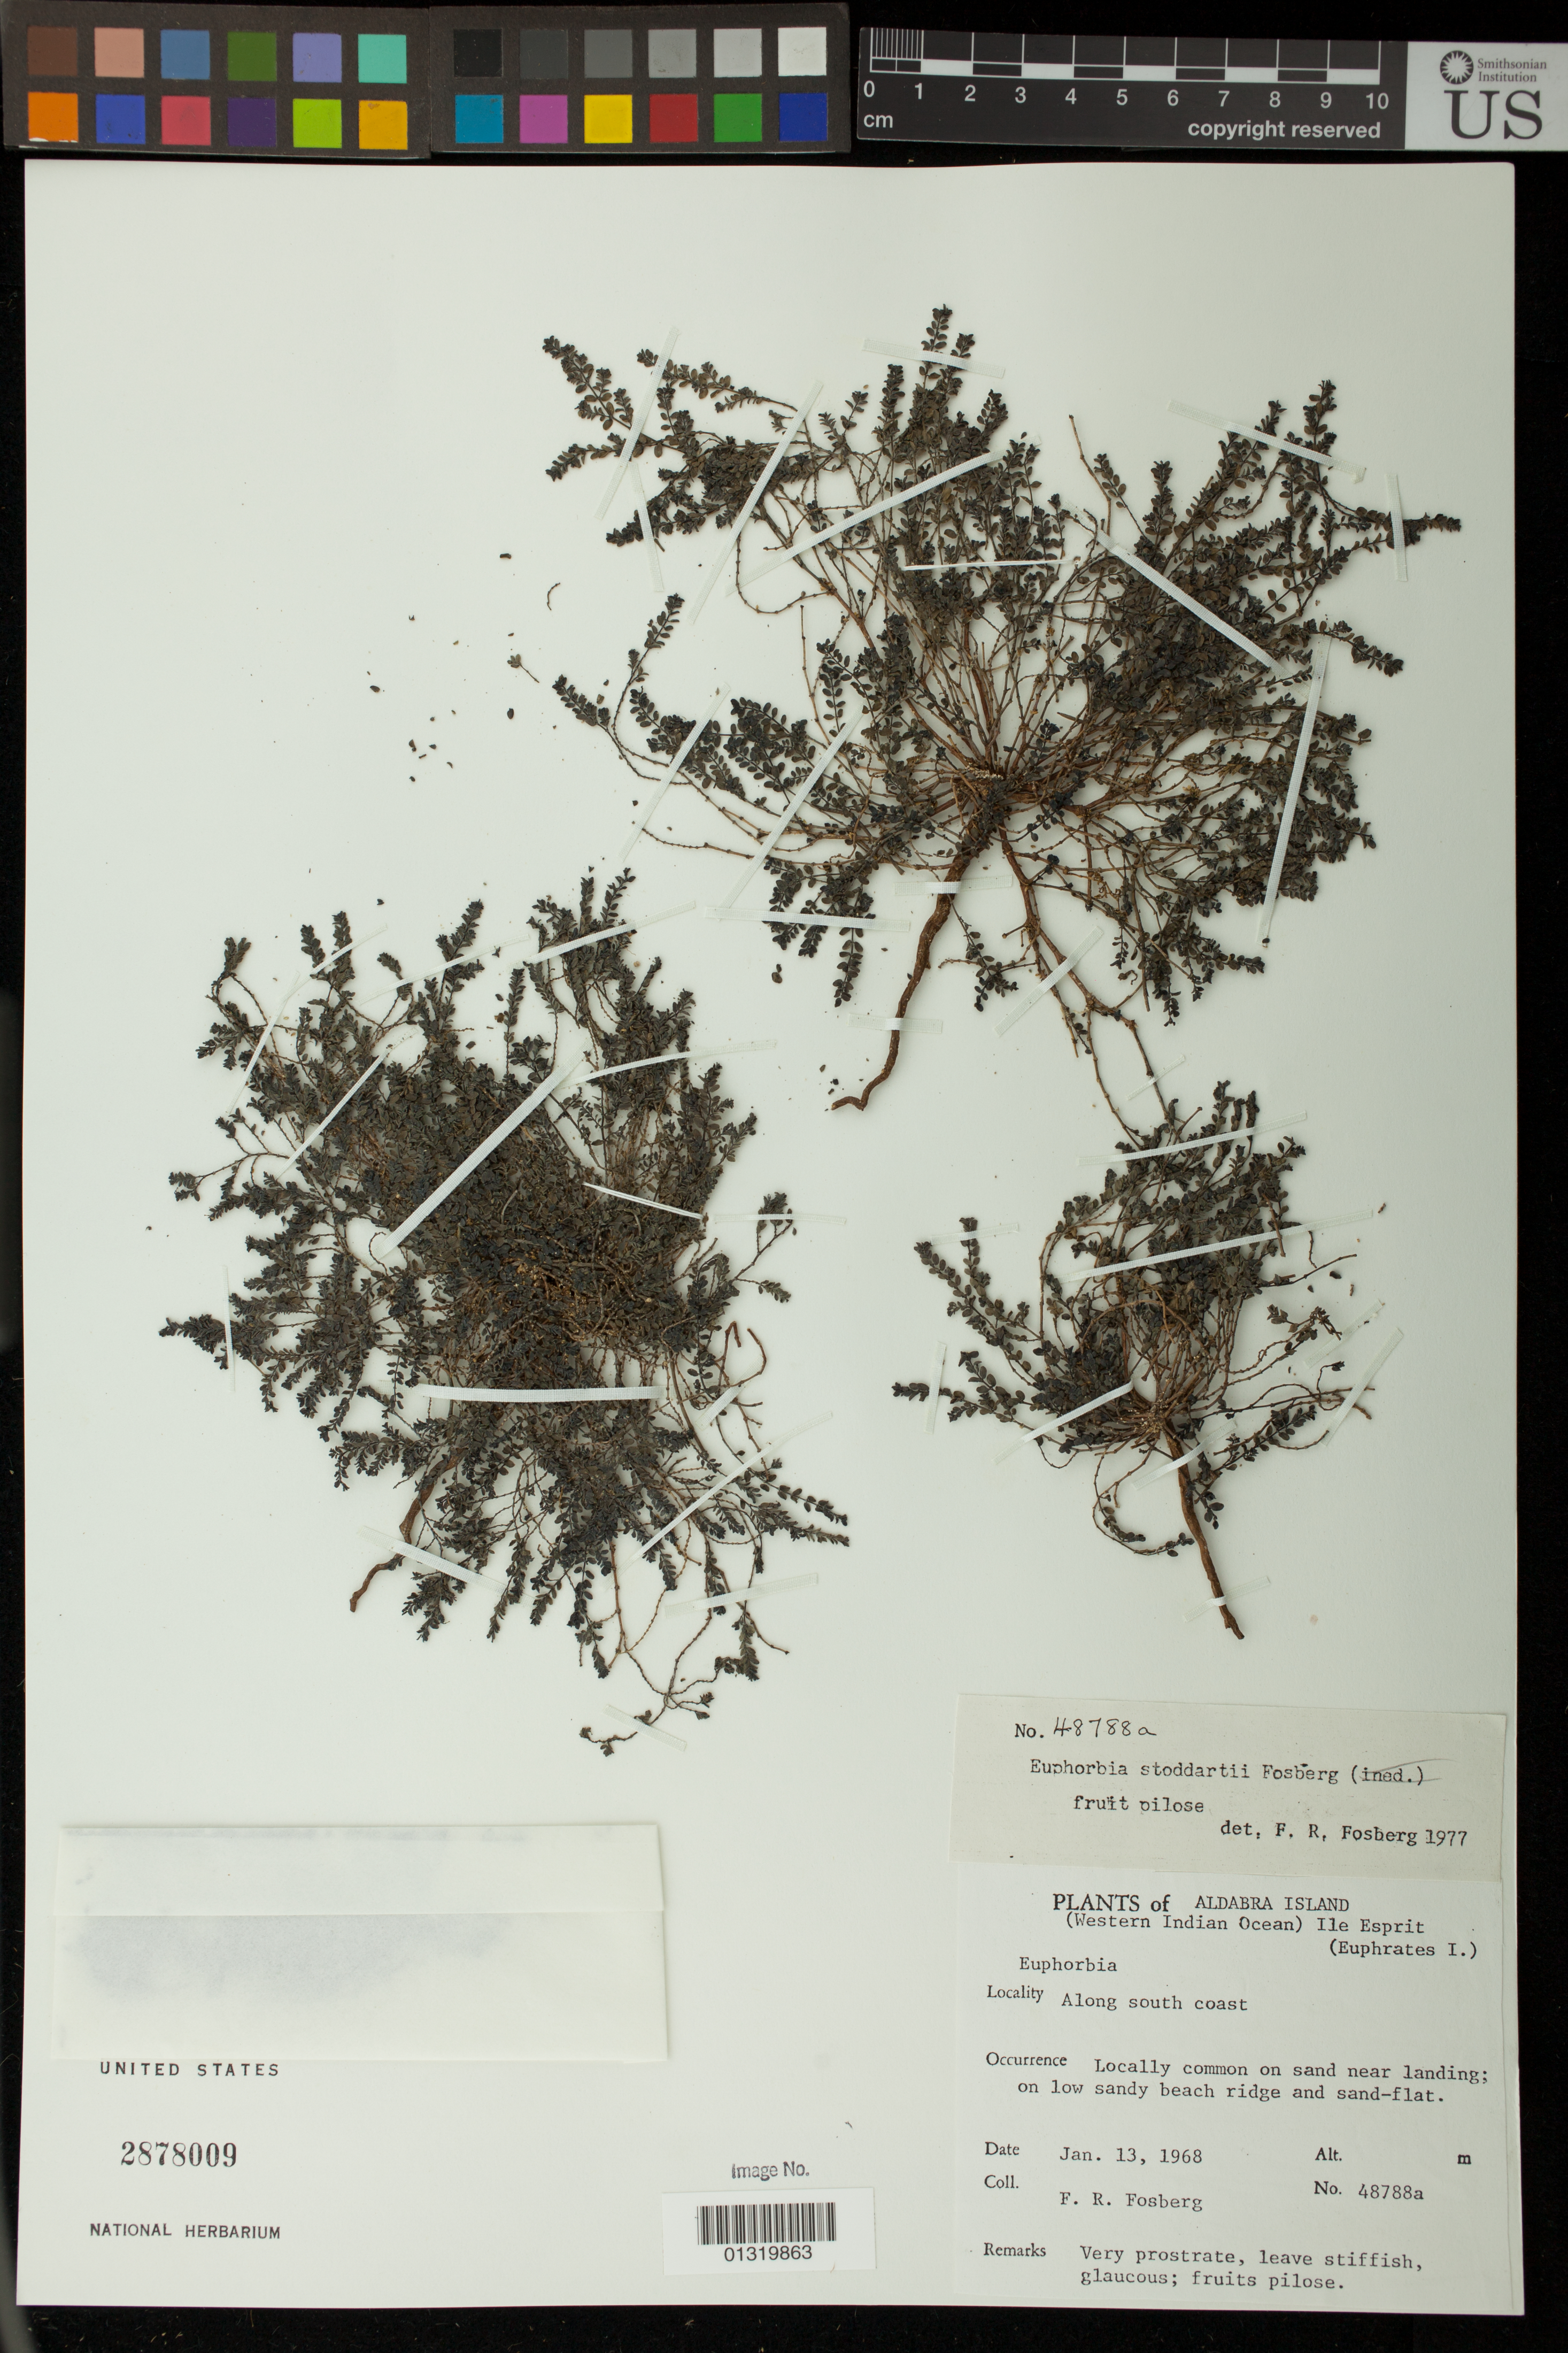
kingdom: Plantae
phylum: Tracheophyta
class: Magnoliopsida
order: Malpighiales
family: Euphorbiaceae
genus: Euphorbia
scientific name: Euphorbia stoddartii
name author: Fosberg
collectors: F. R. Fosberg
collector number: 48788a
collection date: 1968-01-13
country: Seychelles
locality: Ile Esprit (Euphrates I.); Along south coast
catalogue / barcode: US 2878009